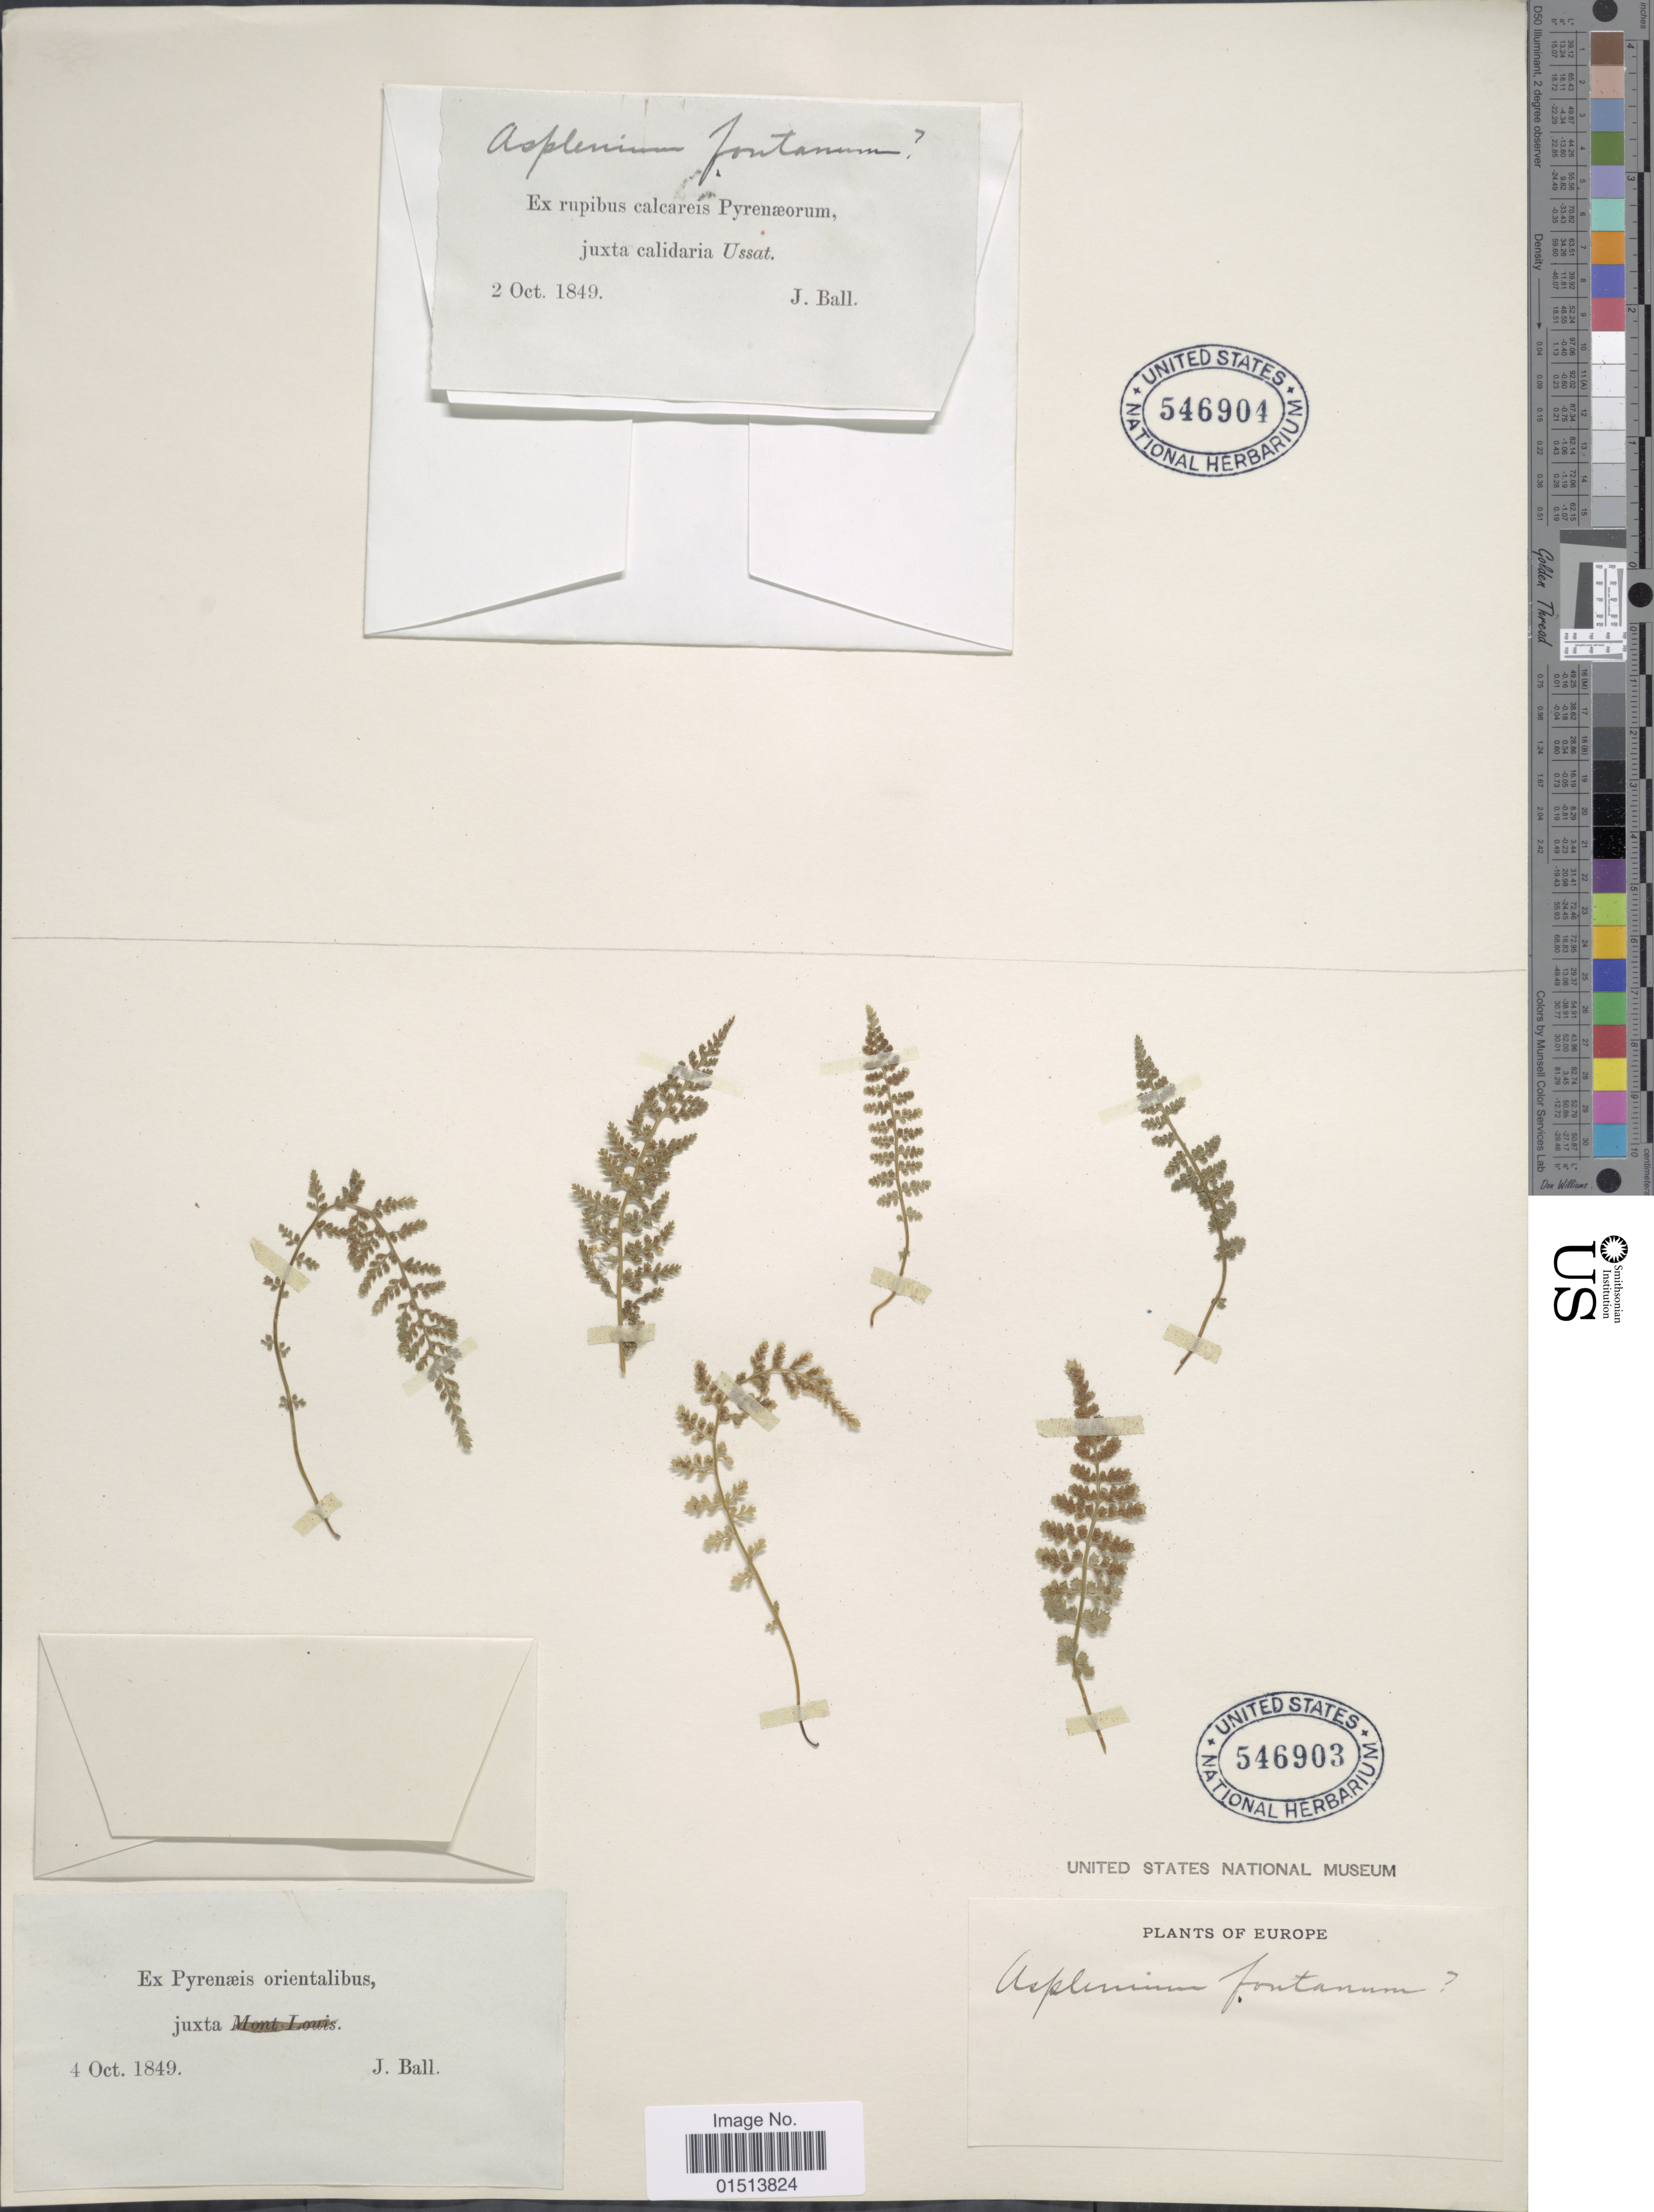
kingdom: Plantae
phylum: Tracheophyta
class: Polypodiopsida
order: Polypodiales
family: Aspleniaceae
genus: Asplenium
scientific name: Asplenium fontanum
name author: (L.) Bernh.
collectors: J. Ball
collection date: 1849-10-02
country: France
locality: Ex rupibus calcareis Pyrenæorum, juxta calidaria Ussat.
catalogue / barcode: US 546904-2